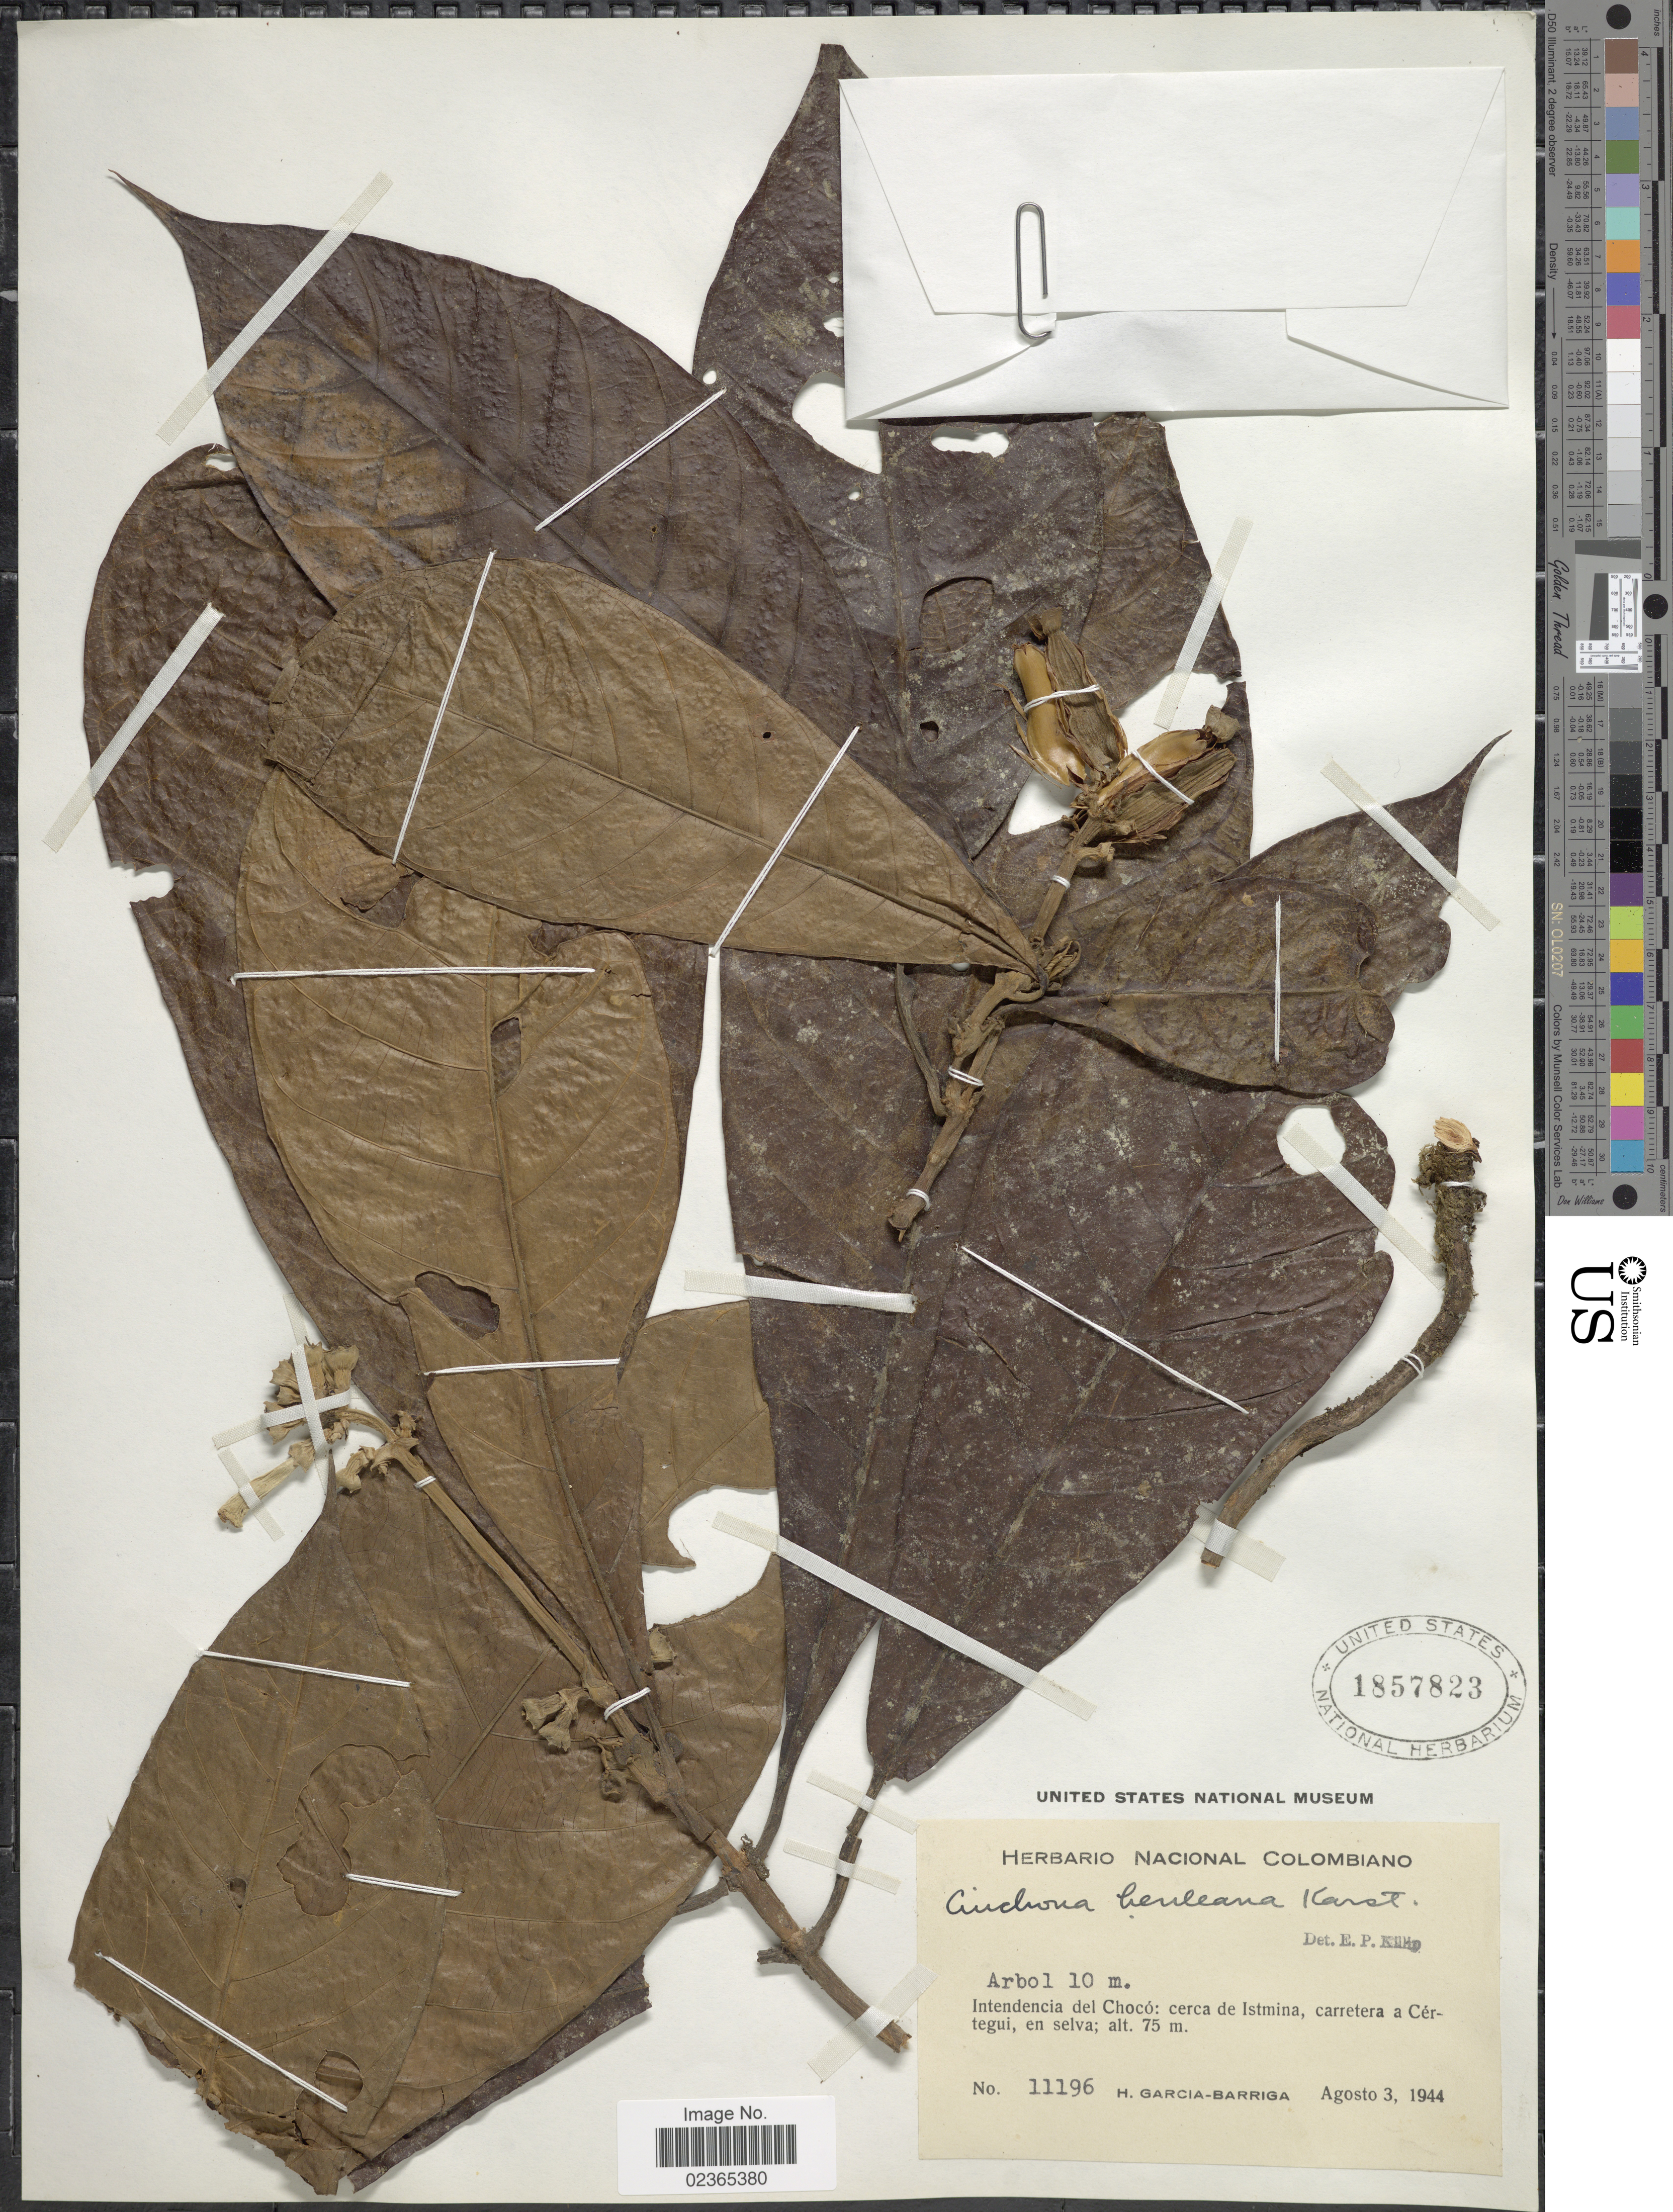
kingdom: Plantae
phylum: Tracheophyta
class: Magnoliopsida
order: Gentianales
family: Rubiaceae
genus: Ladenbergia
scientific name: Ladenbergia muzonensis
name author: (Goudot) Standl.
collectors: H. García Barriga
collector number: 11196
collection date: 1944-08-03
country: Colombia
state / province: Chocó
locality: Cerca de Istmina, carretera a Certegui, en selva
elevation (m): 75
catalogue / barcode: US 1857823